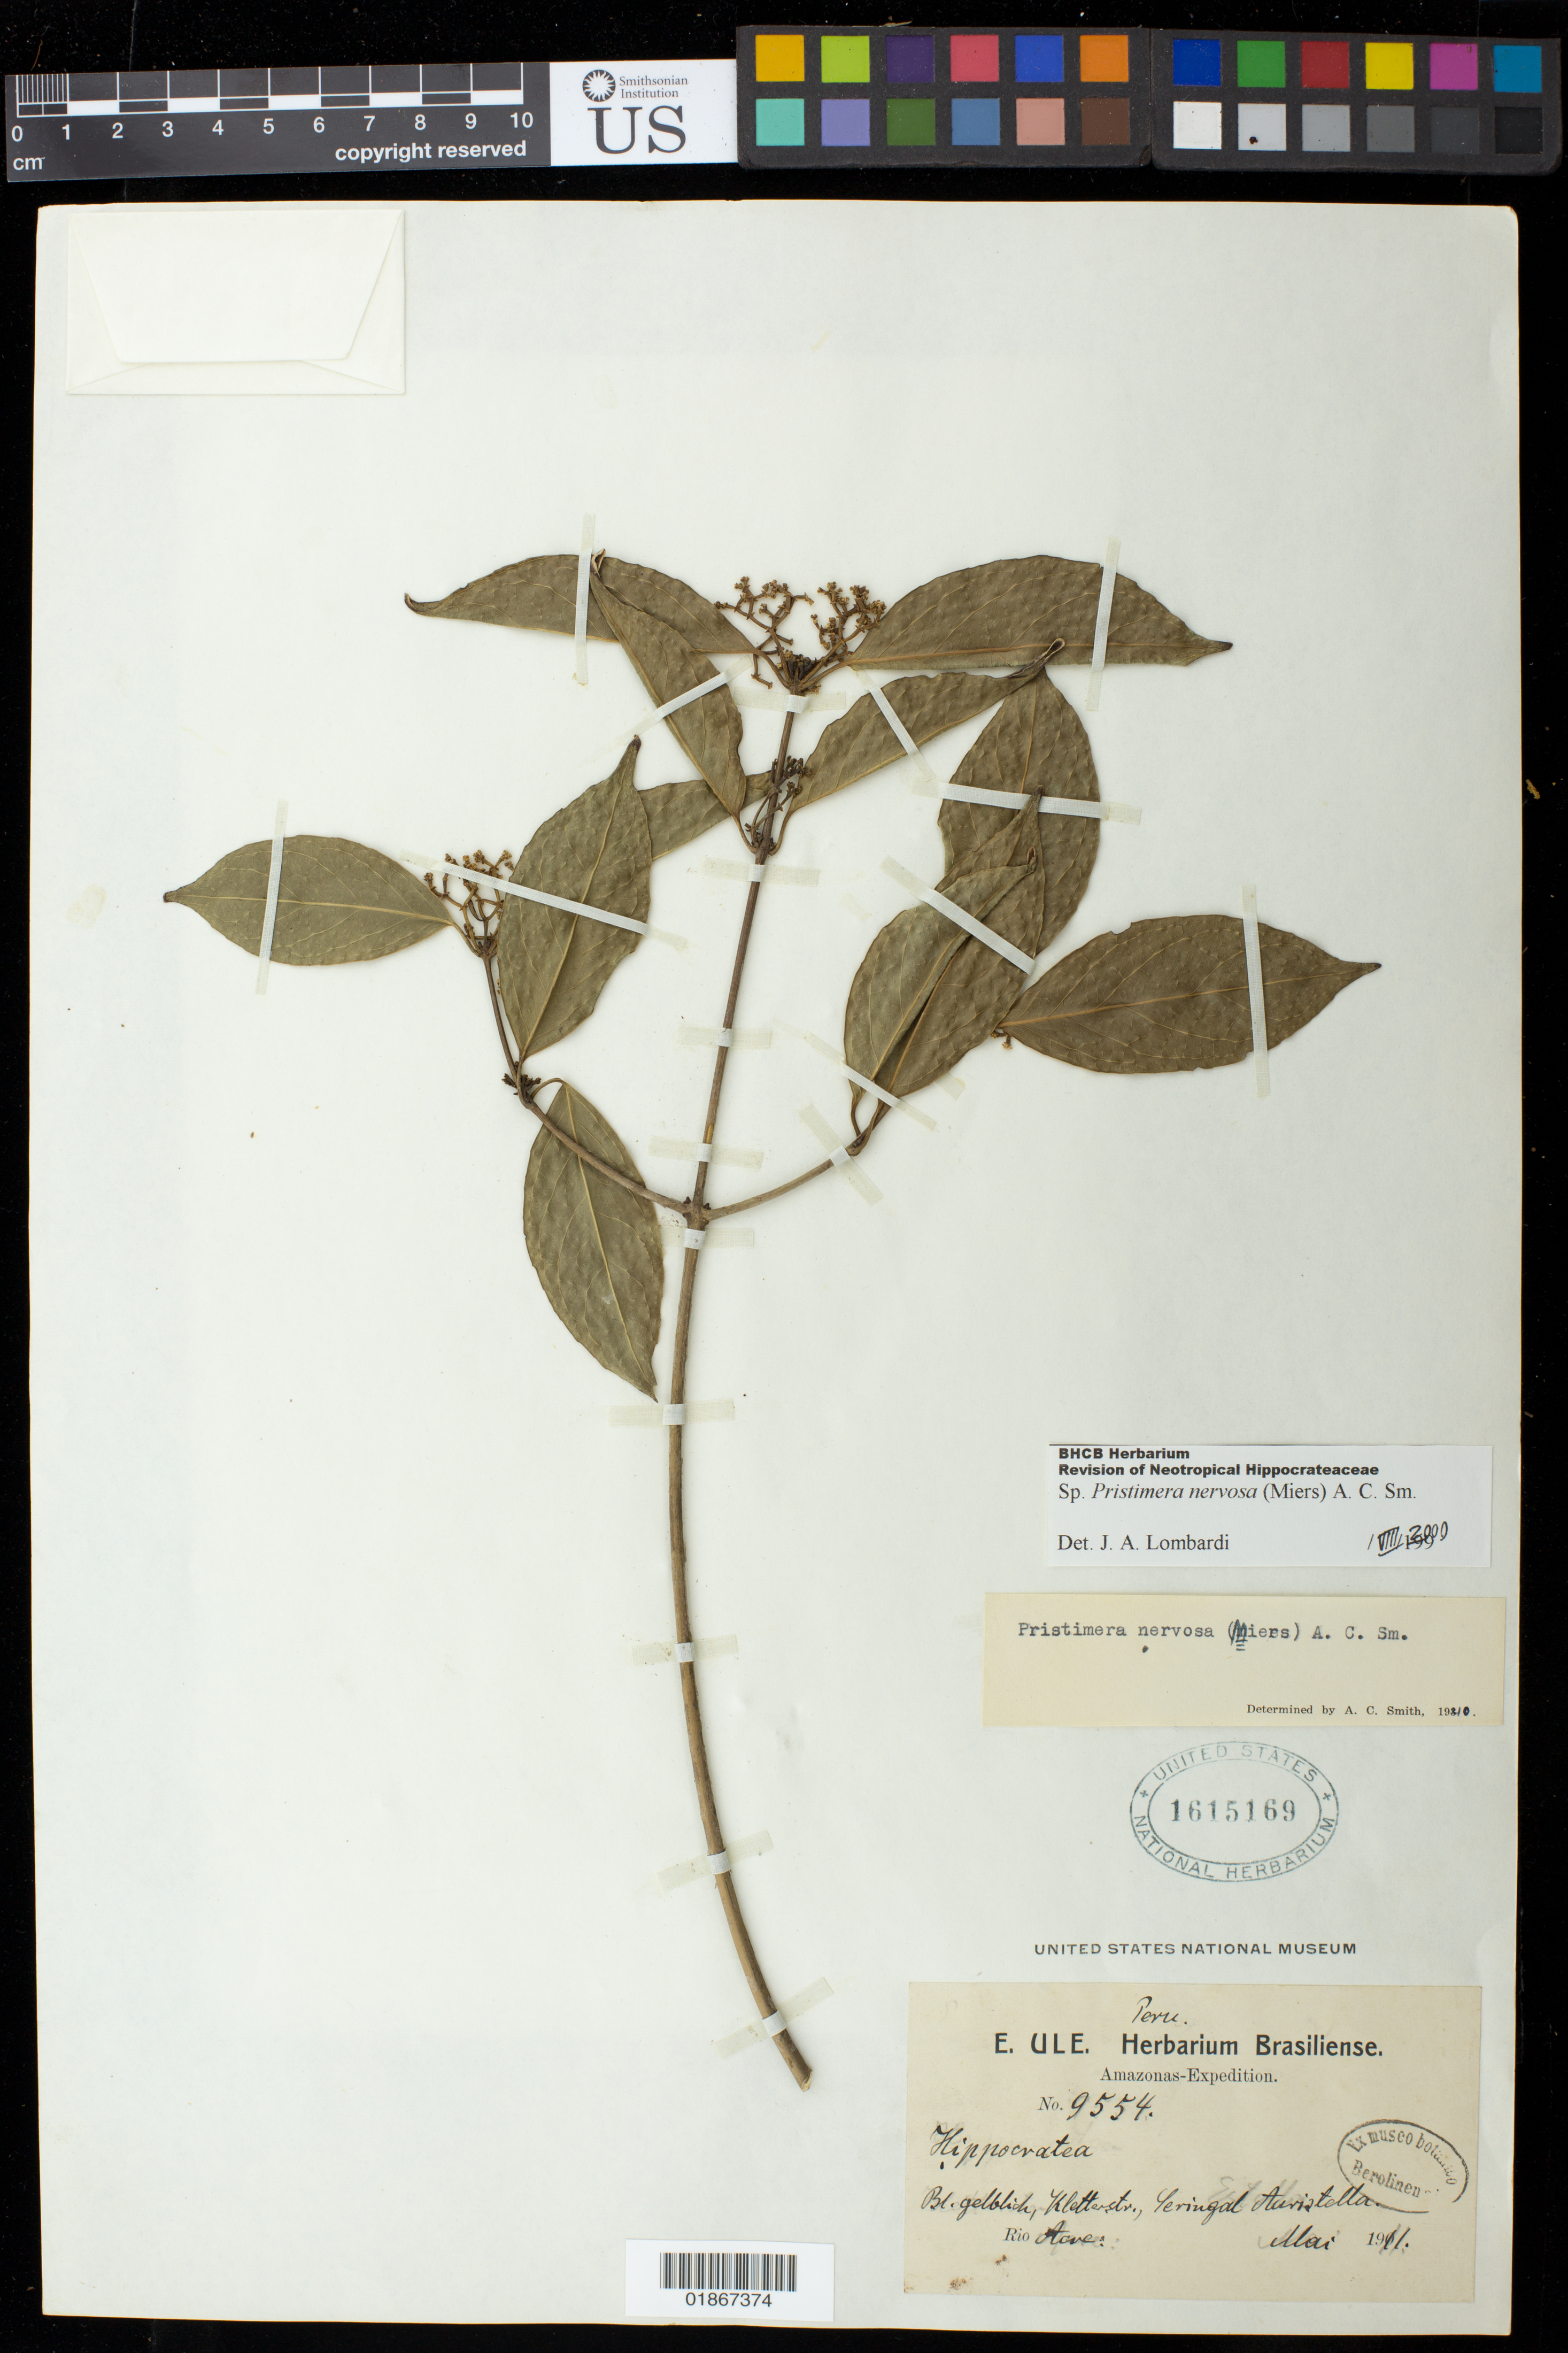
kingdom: Plantae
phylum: Tracheophyta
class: Magnoliopsida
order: Celastrales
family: Celastraceae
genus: Pristimera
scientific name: Pristimera nervosa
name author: (Miers) A.C. Sm.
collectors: E. H. Ule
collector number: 9554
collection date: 1911-05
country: Peru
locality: Rio Acre. Seringal Auristella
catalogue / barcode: US 1615169